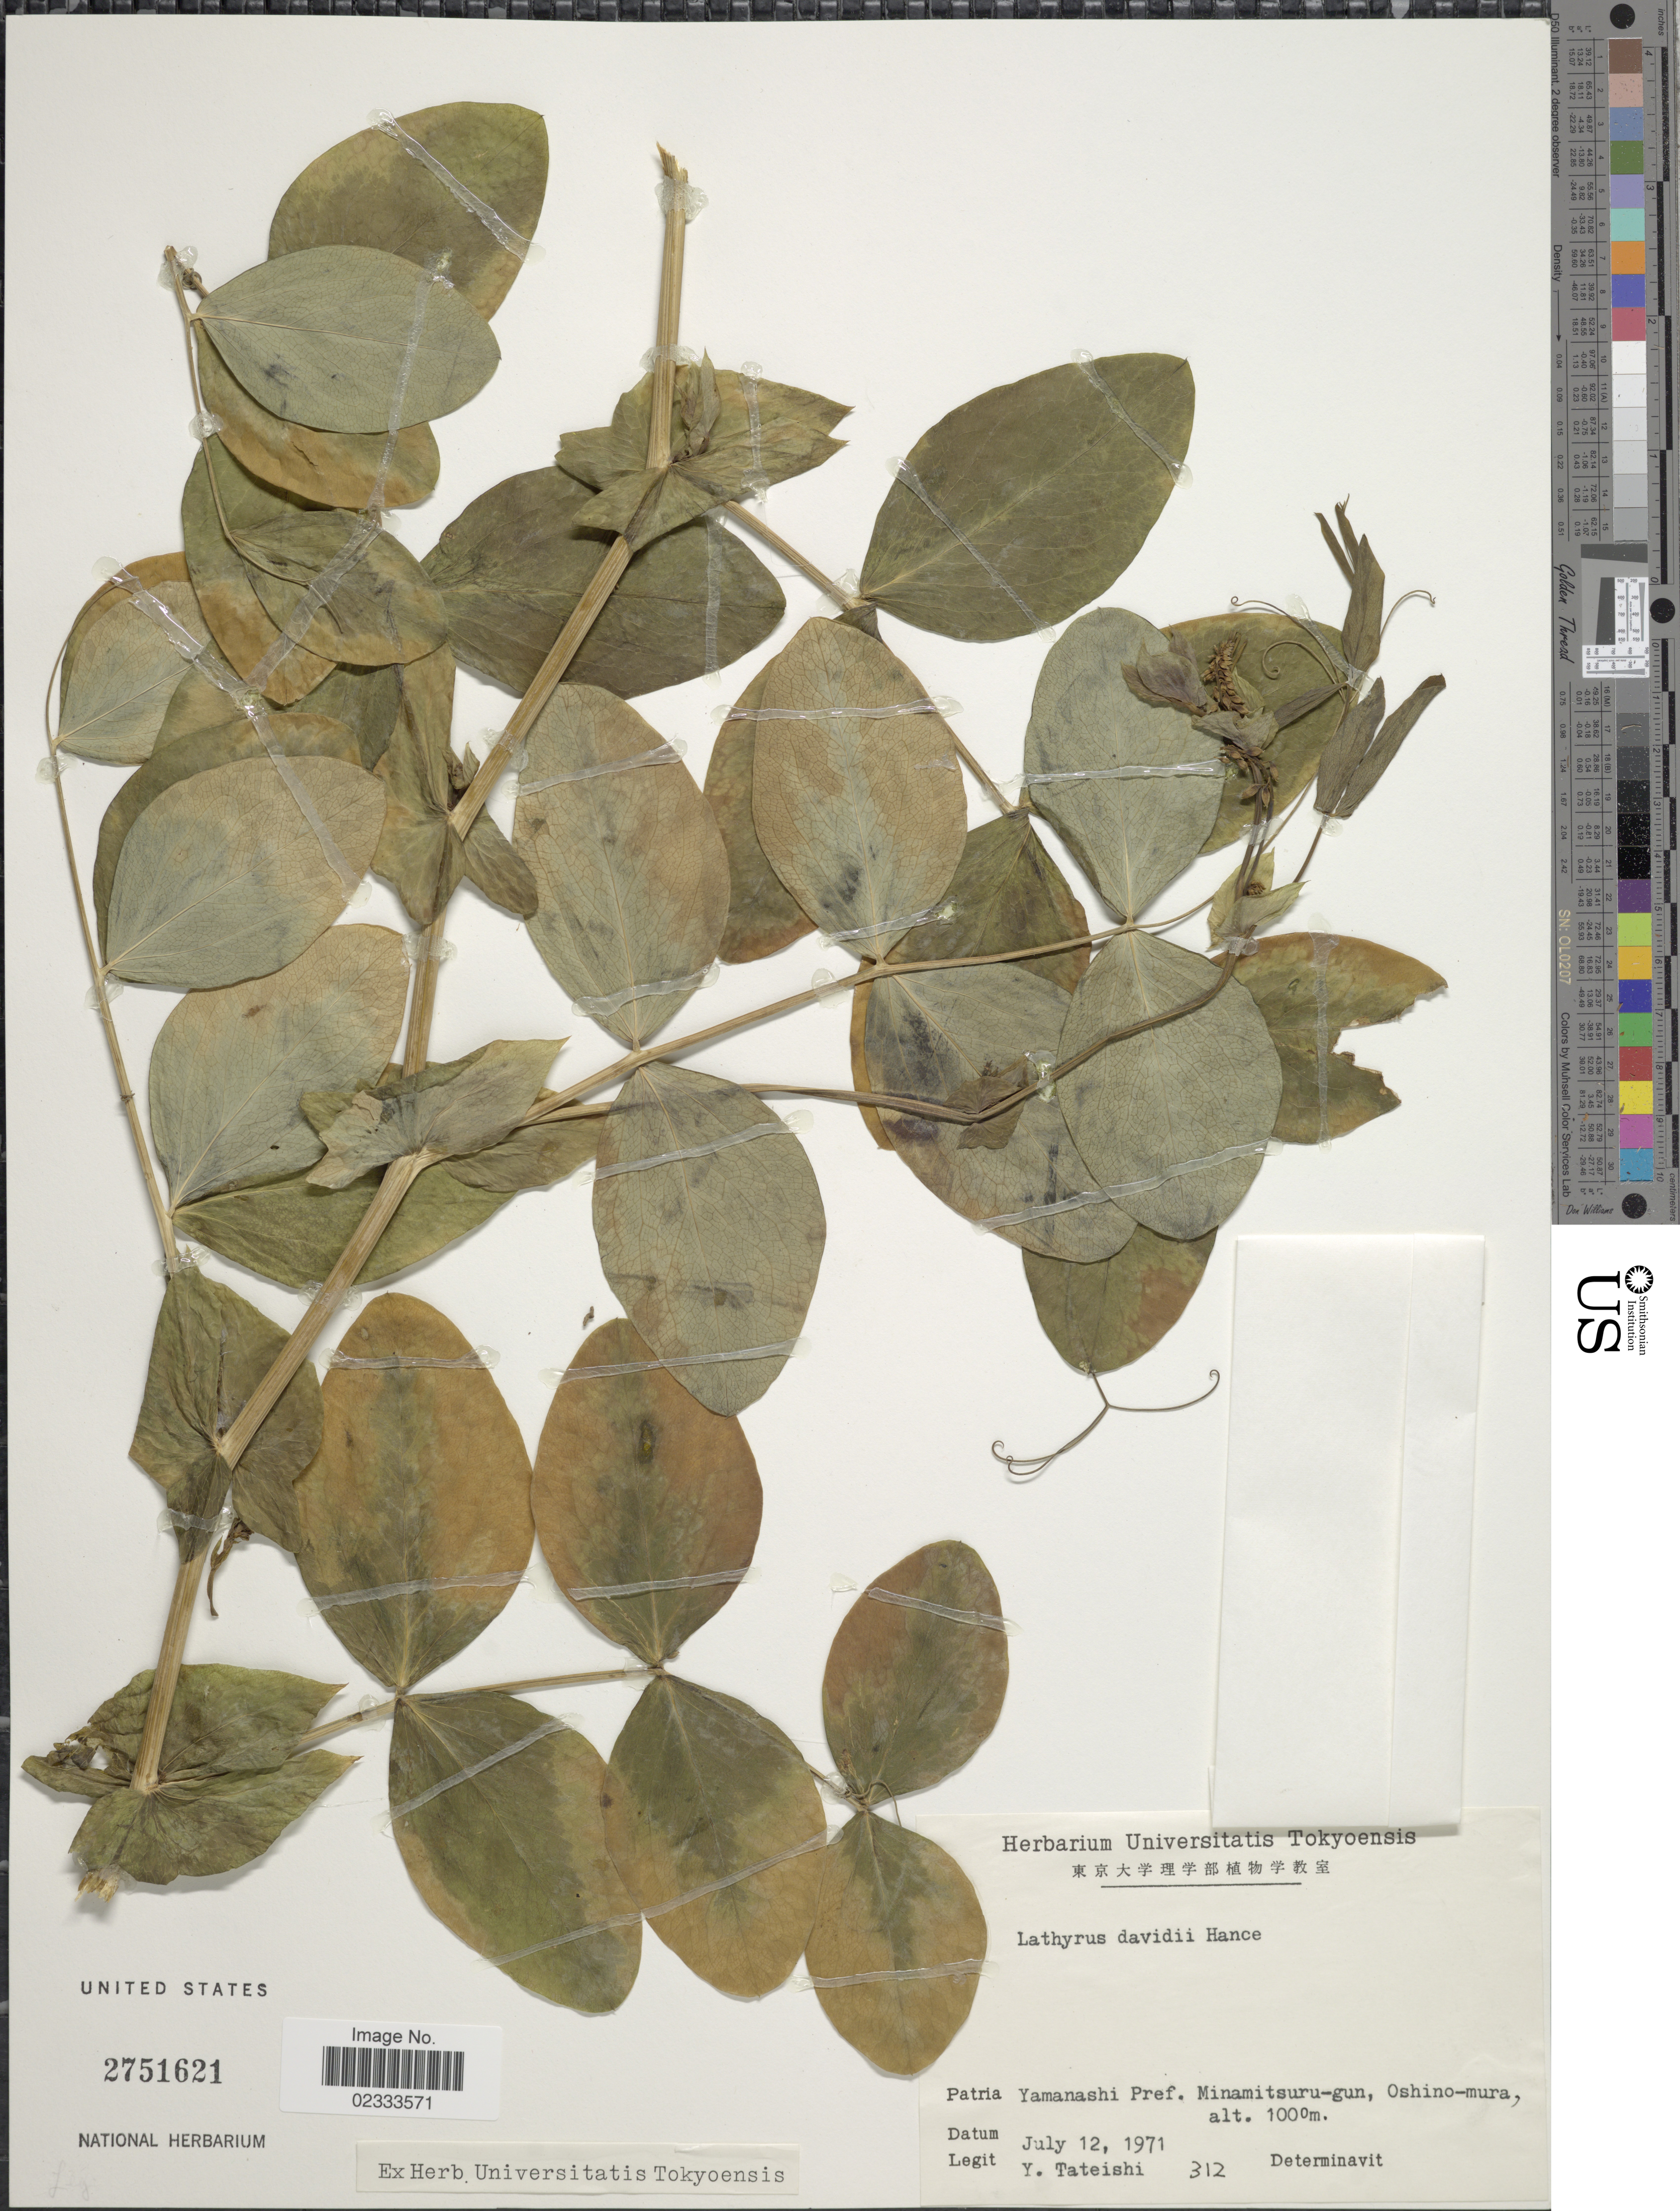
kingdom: Plantae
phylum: Tracheophyta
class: Magnoliopsida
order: Fabales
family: Fabaceae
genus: Lathyrus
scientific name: Lathyrus davidii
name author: Hance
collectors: Y. Tateishi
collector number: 312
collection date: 1971-07-12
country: Japan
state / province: Yamanasi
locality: Minamitsuru-gun, Oshino-mura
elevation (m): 1000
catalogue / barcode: US 2751621